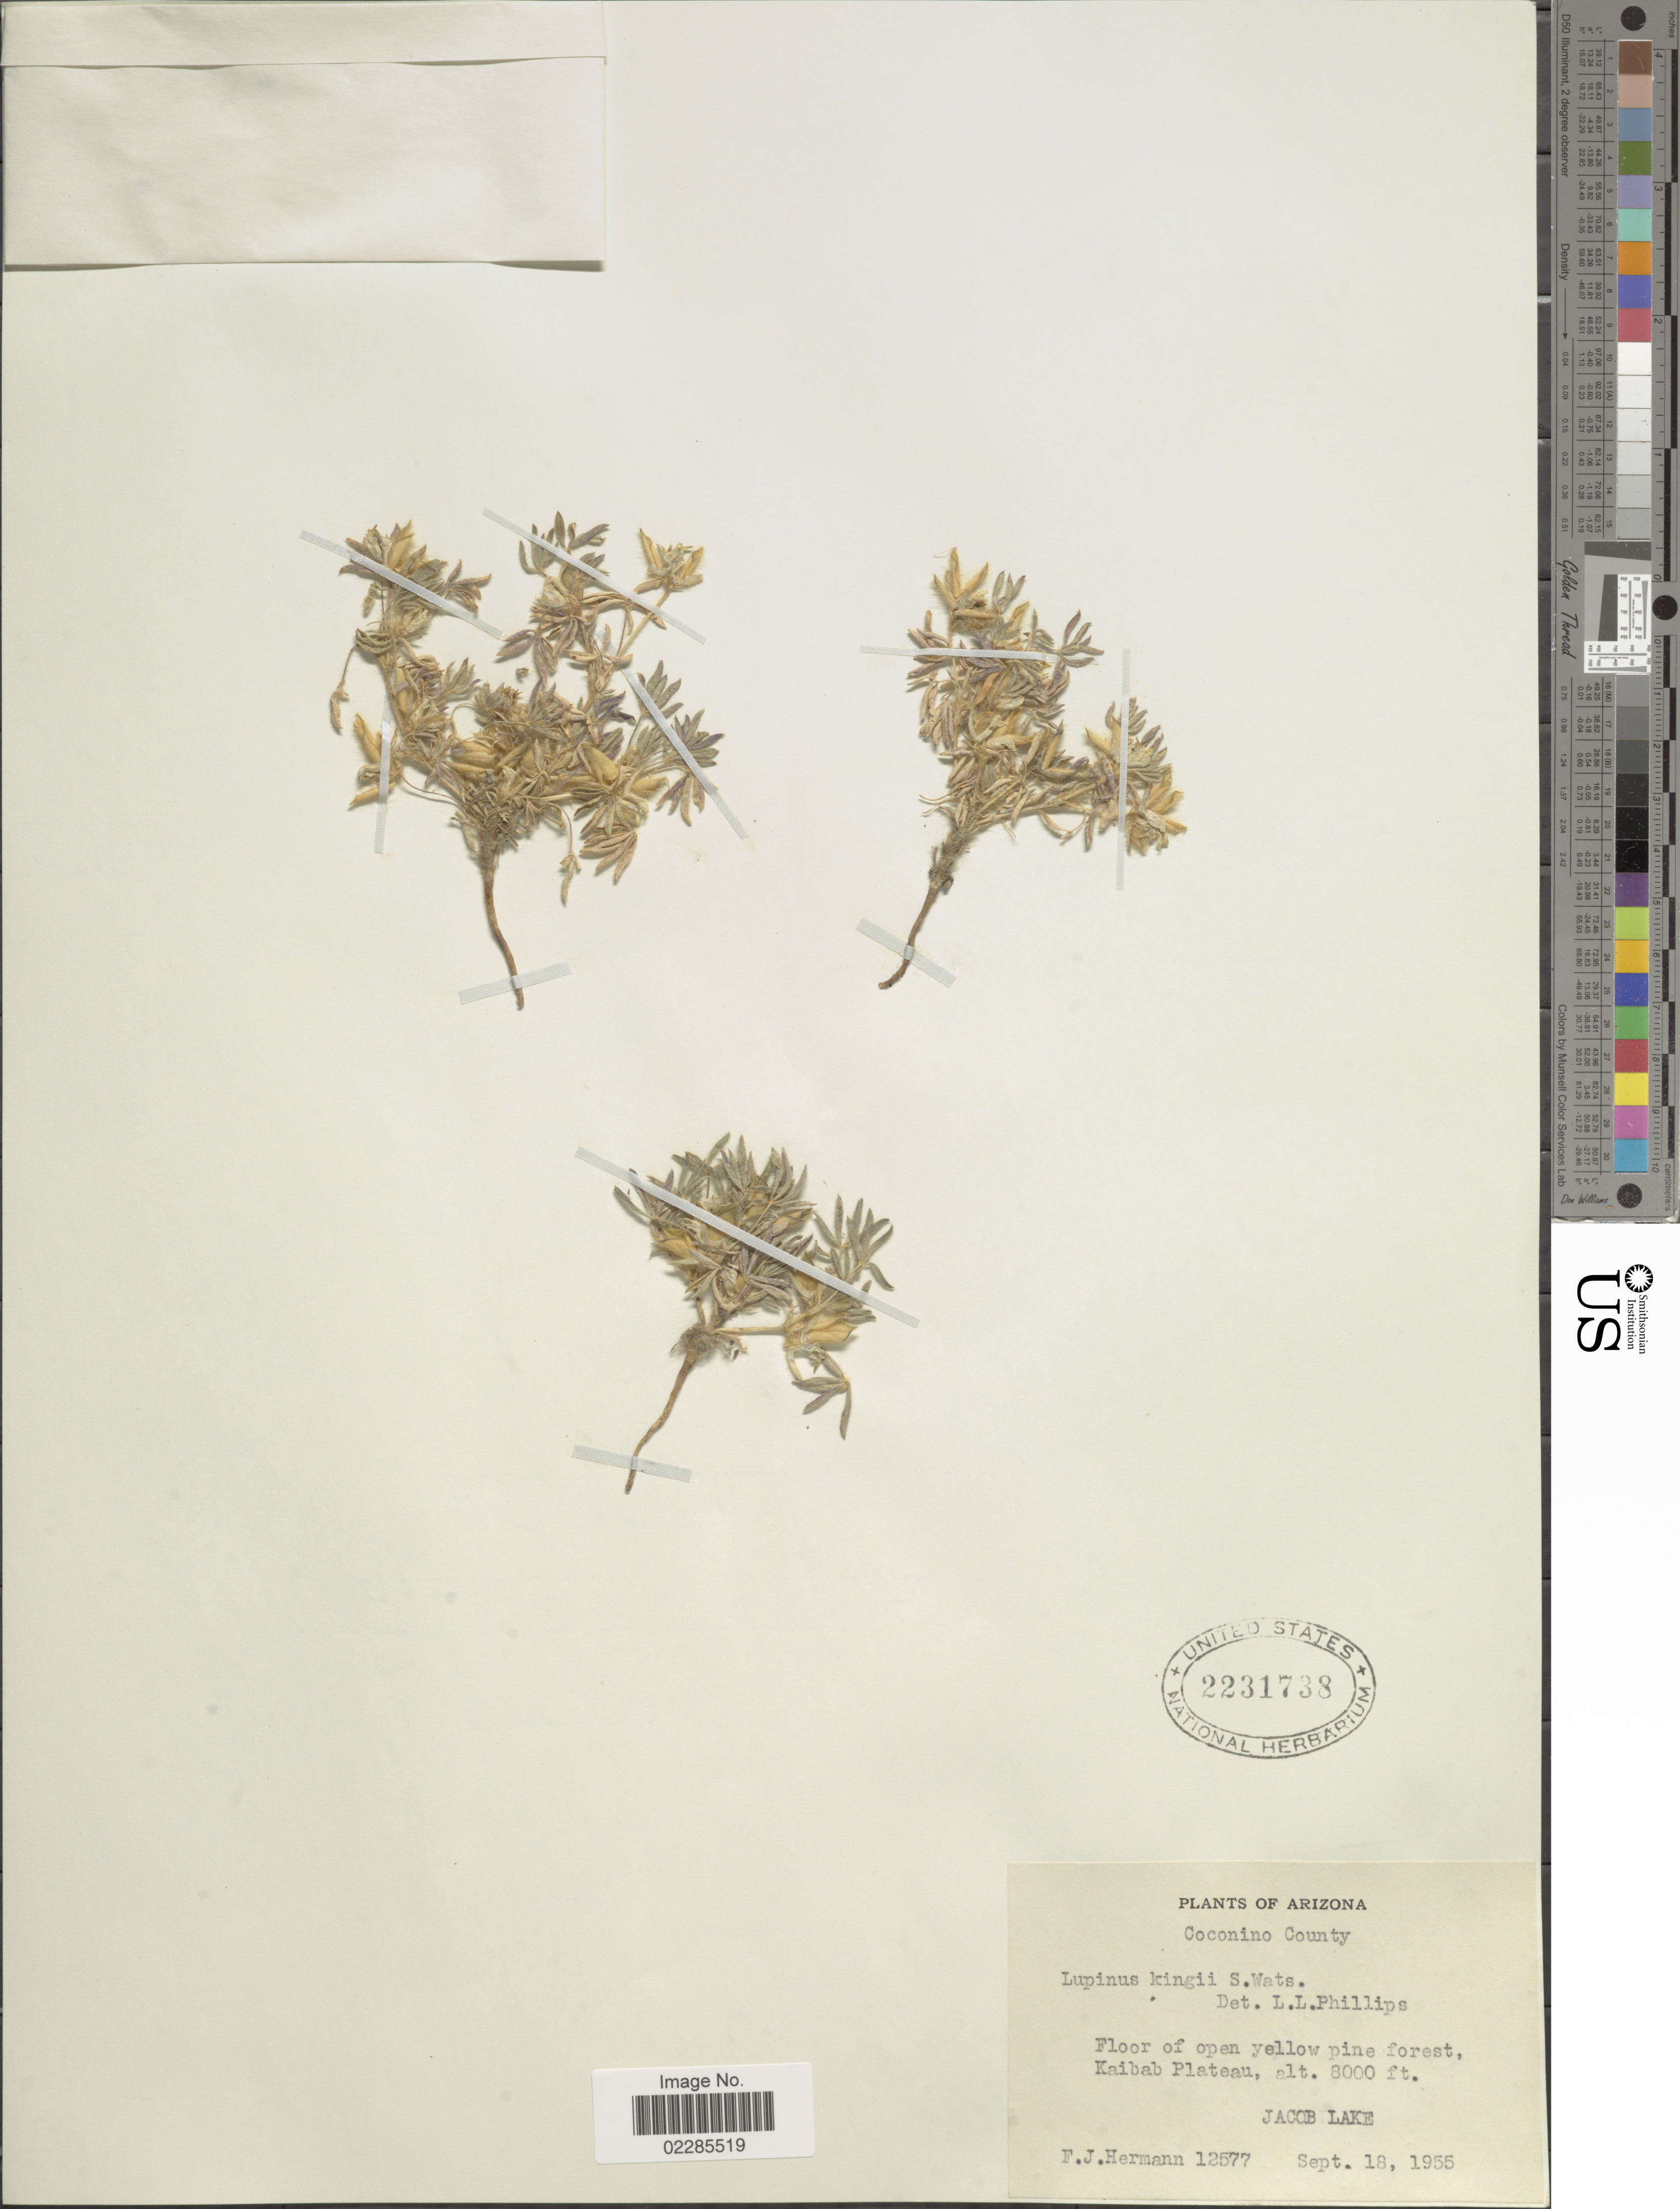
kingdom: Plantae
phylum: Tracheophyta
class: Magnoliopsida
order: Fabales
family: Fabaceae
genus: Lupinus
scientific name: Lupinus kingii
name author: S. Watson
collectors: F. J. Hermann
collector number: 12577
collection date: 1955-09-18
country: United States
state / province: Arizona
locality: Coconino County, Kaibab Plateau, Jacob Lake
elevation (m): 2438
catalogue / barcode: US 2231738